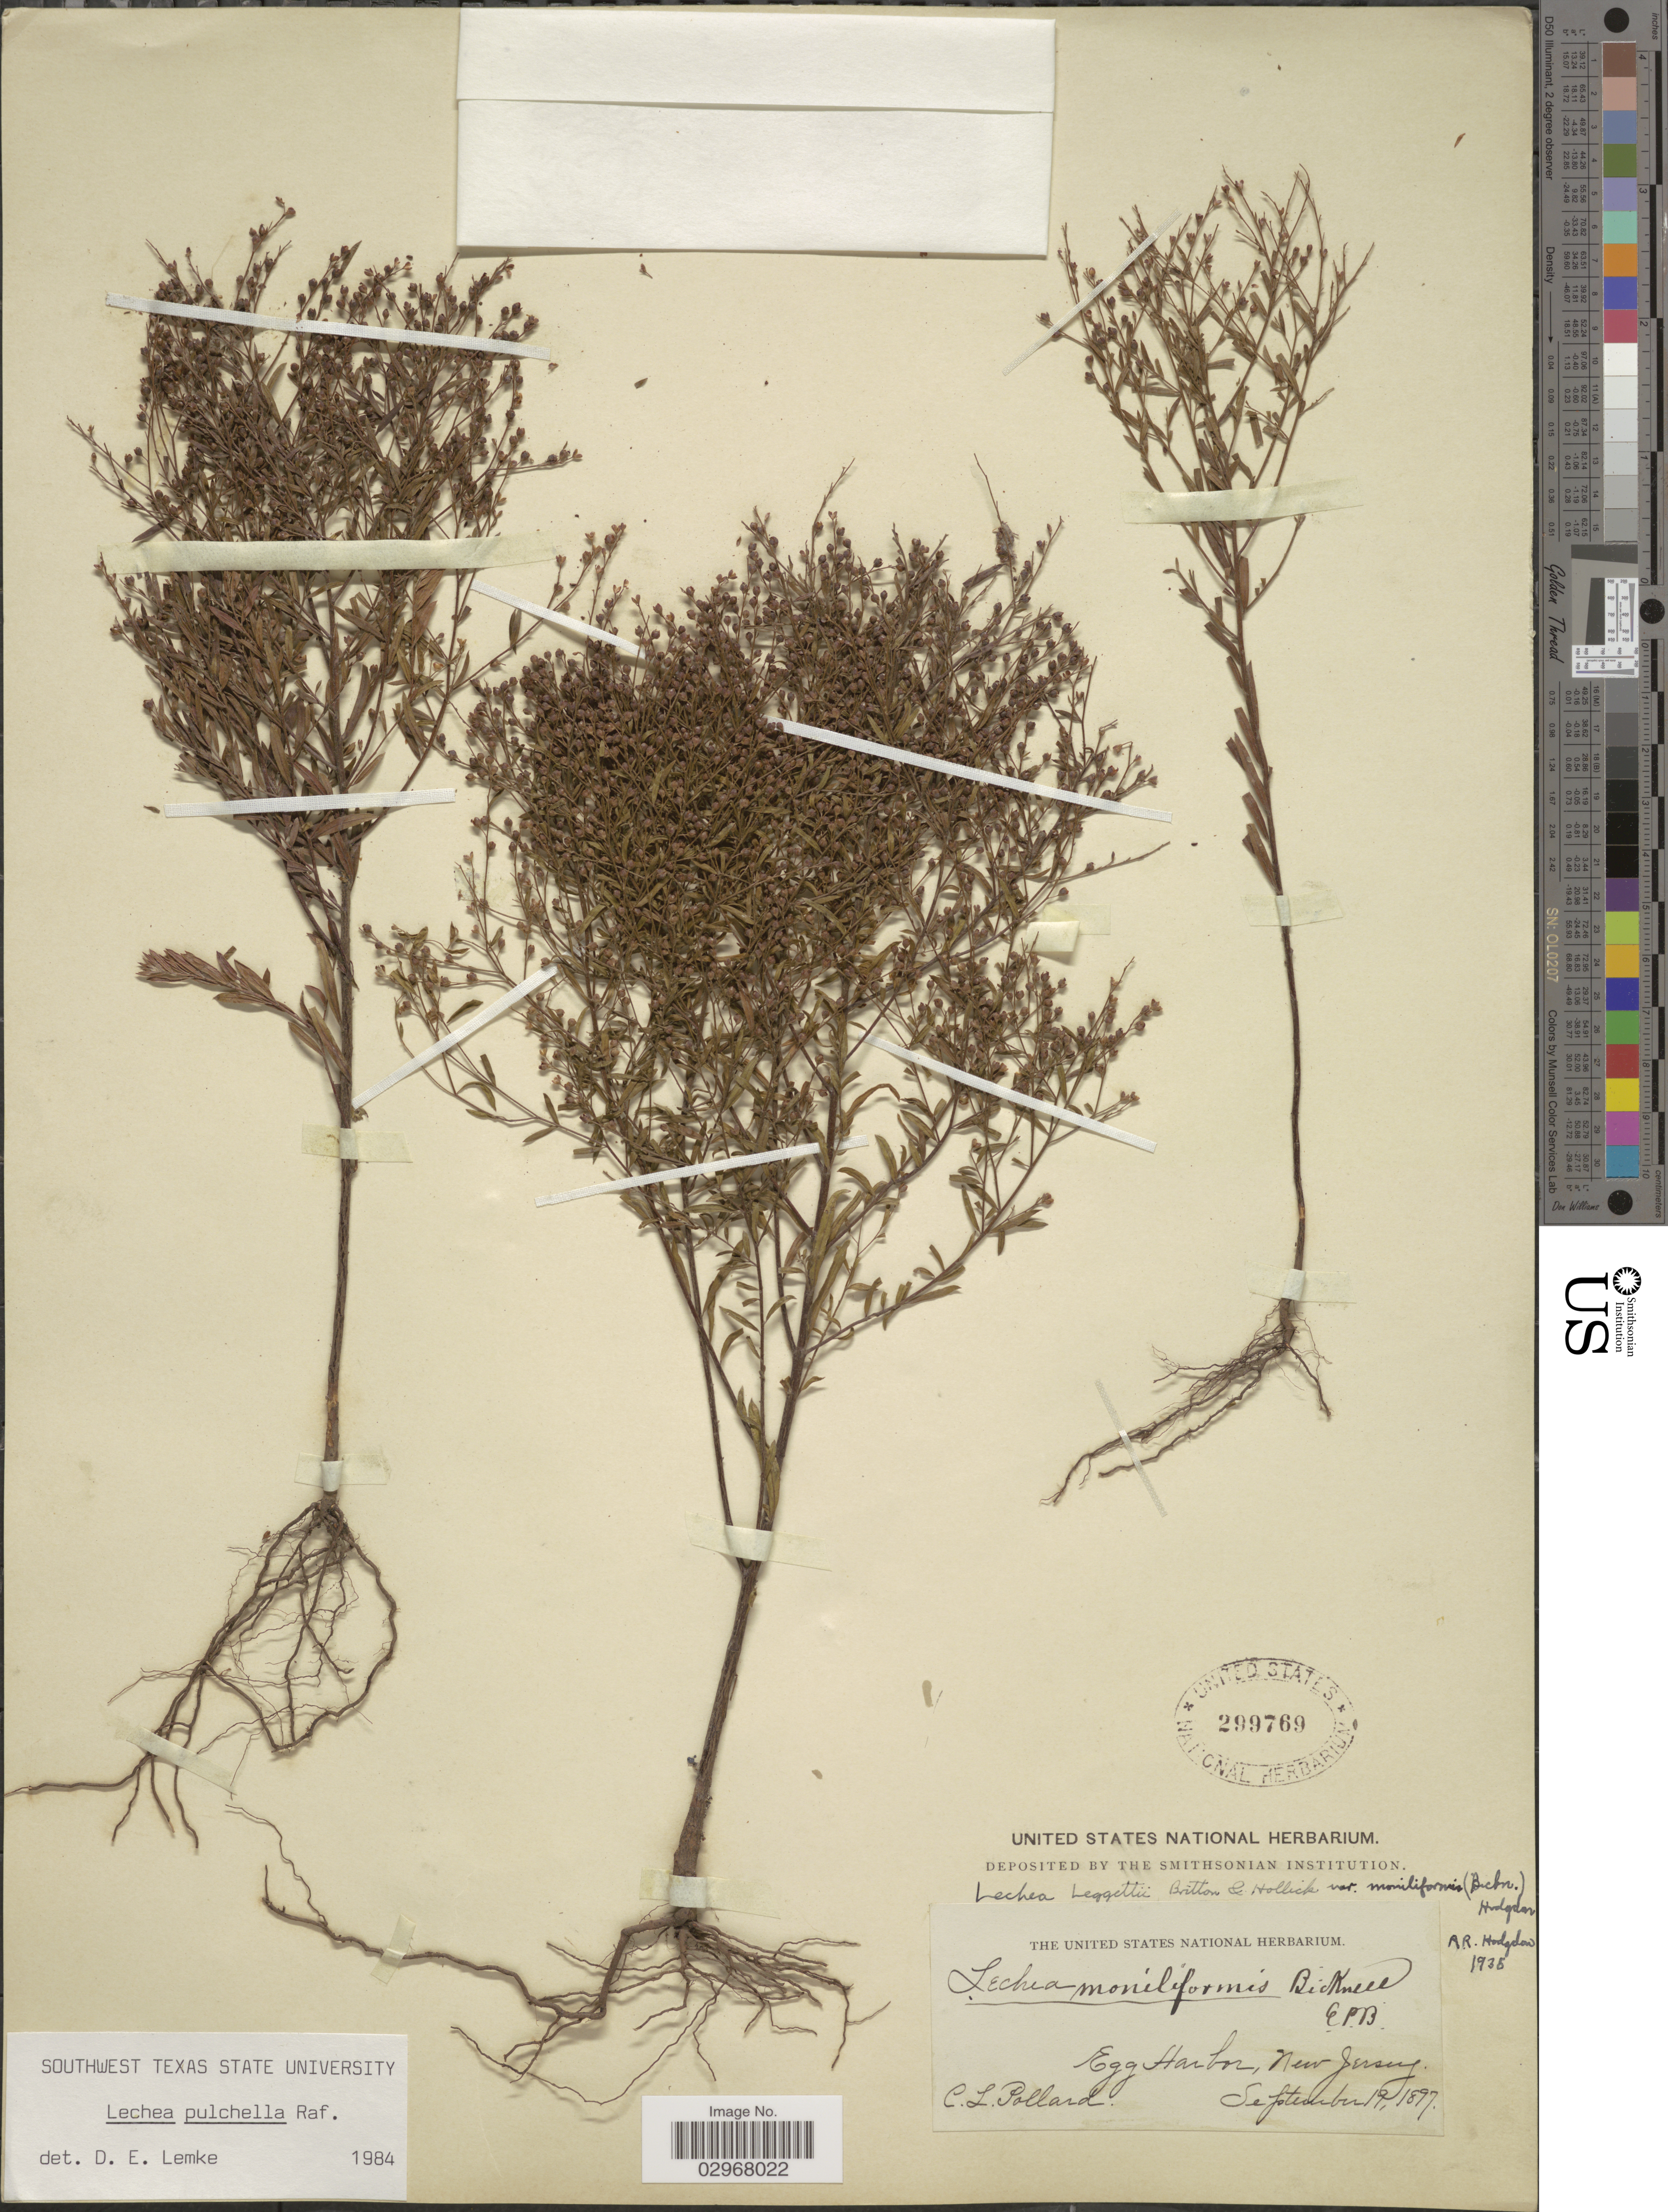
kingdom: Plantae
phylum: Tracheophyta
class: Magnoliopsida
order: Malvales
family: Cistaceae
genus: Lechea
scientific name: Lechea pulchella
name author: Raf.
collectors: C. L. Pollard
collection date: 1897-09-19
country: United States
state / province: New Jersey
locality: Egg Harbor.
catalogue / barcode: US 299769